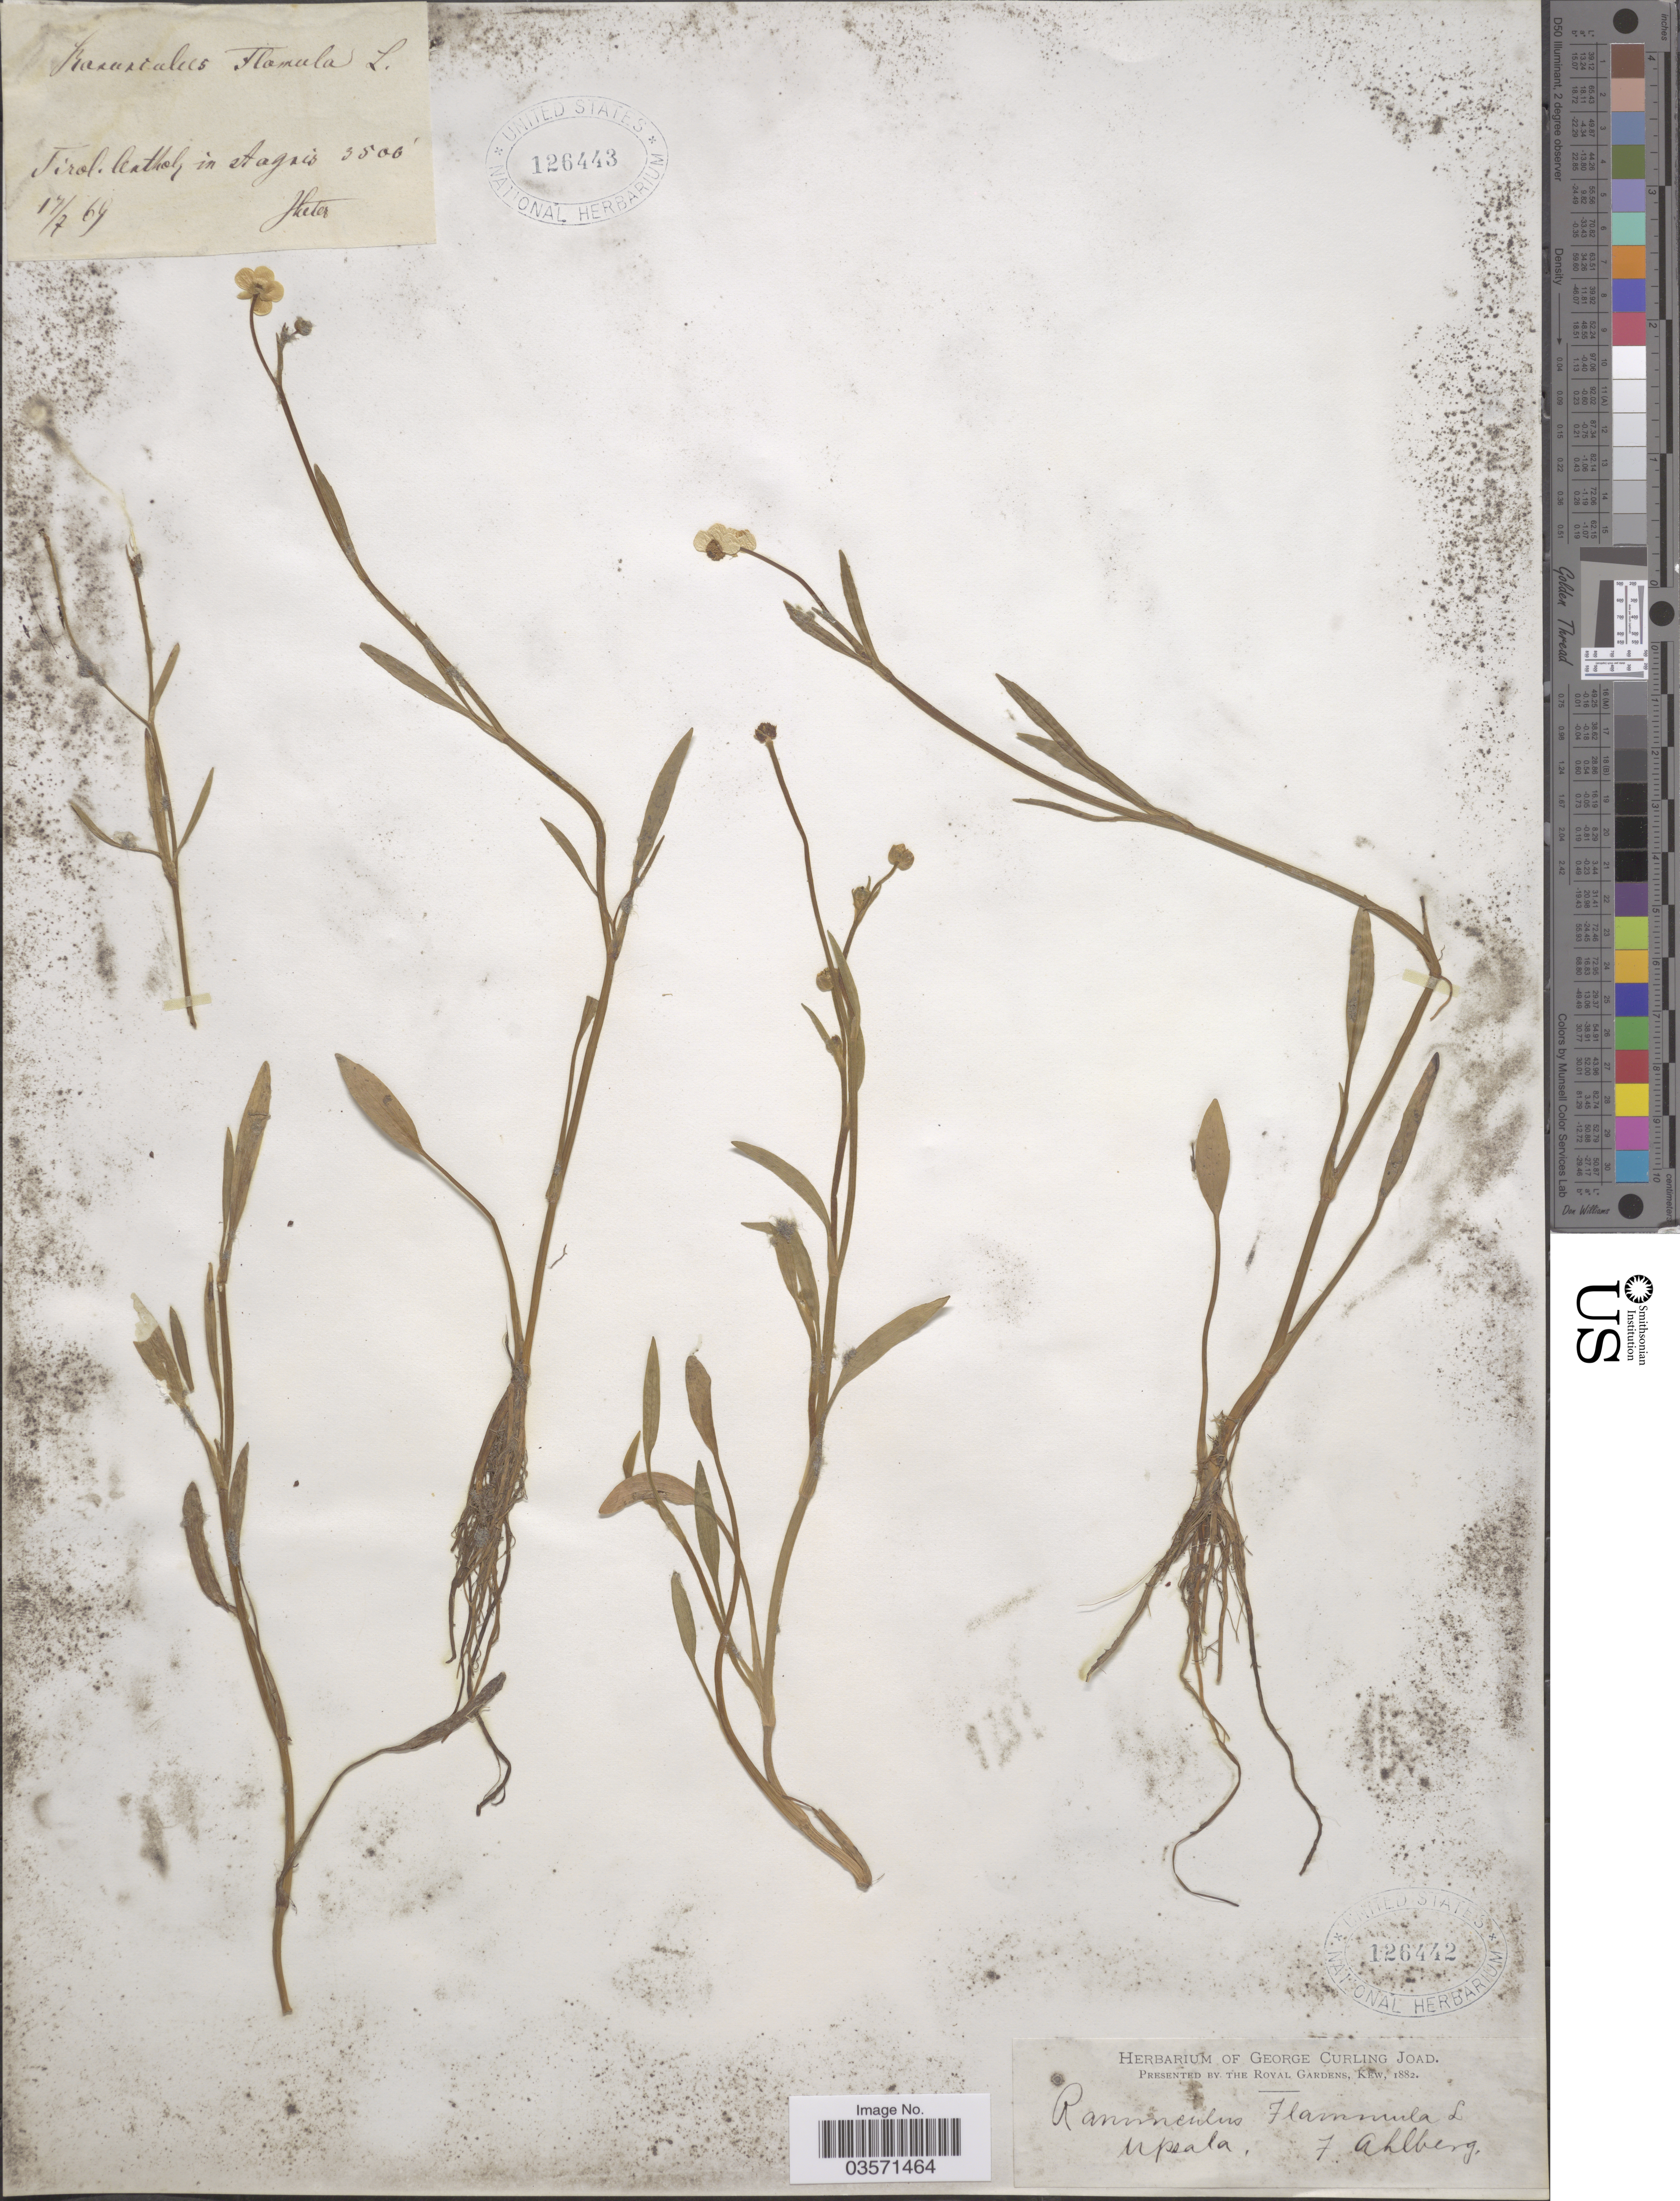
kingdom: Plantae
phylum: Tracheophyta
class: Magnoliopsida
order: Ranunculales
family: Ranunculaceae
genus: Ranunculus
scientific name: Ranunculus flammula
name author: L.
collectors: F. Ahlberg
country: Sweden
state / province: Uppsala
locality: Upsala.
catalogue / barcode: US 126442